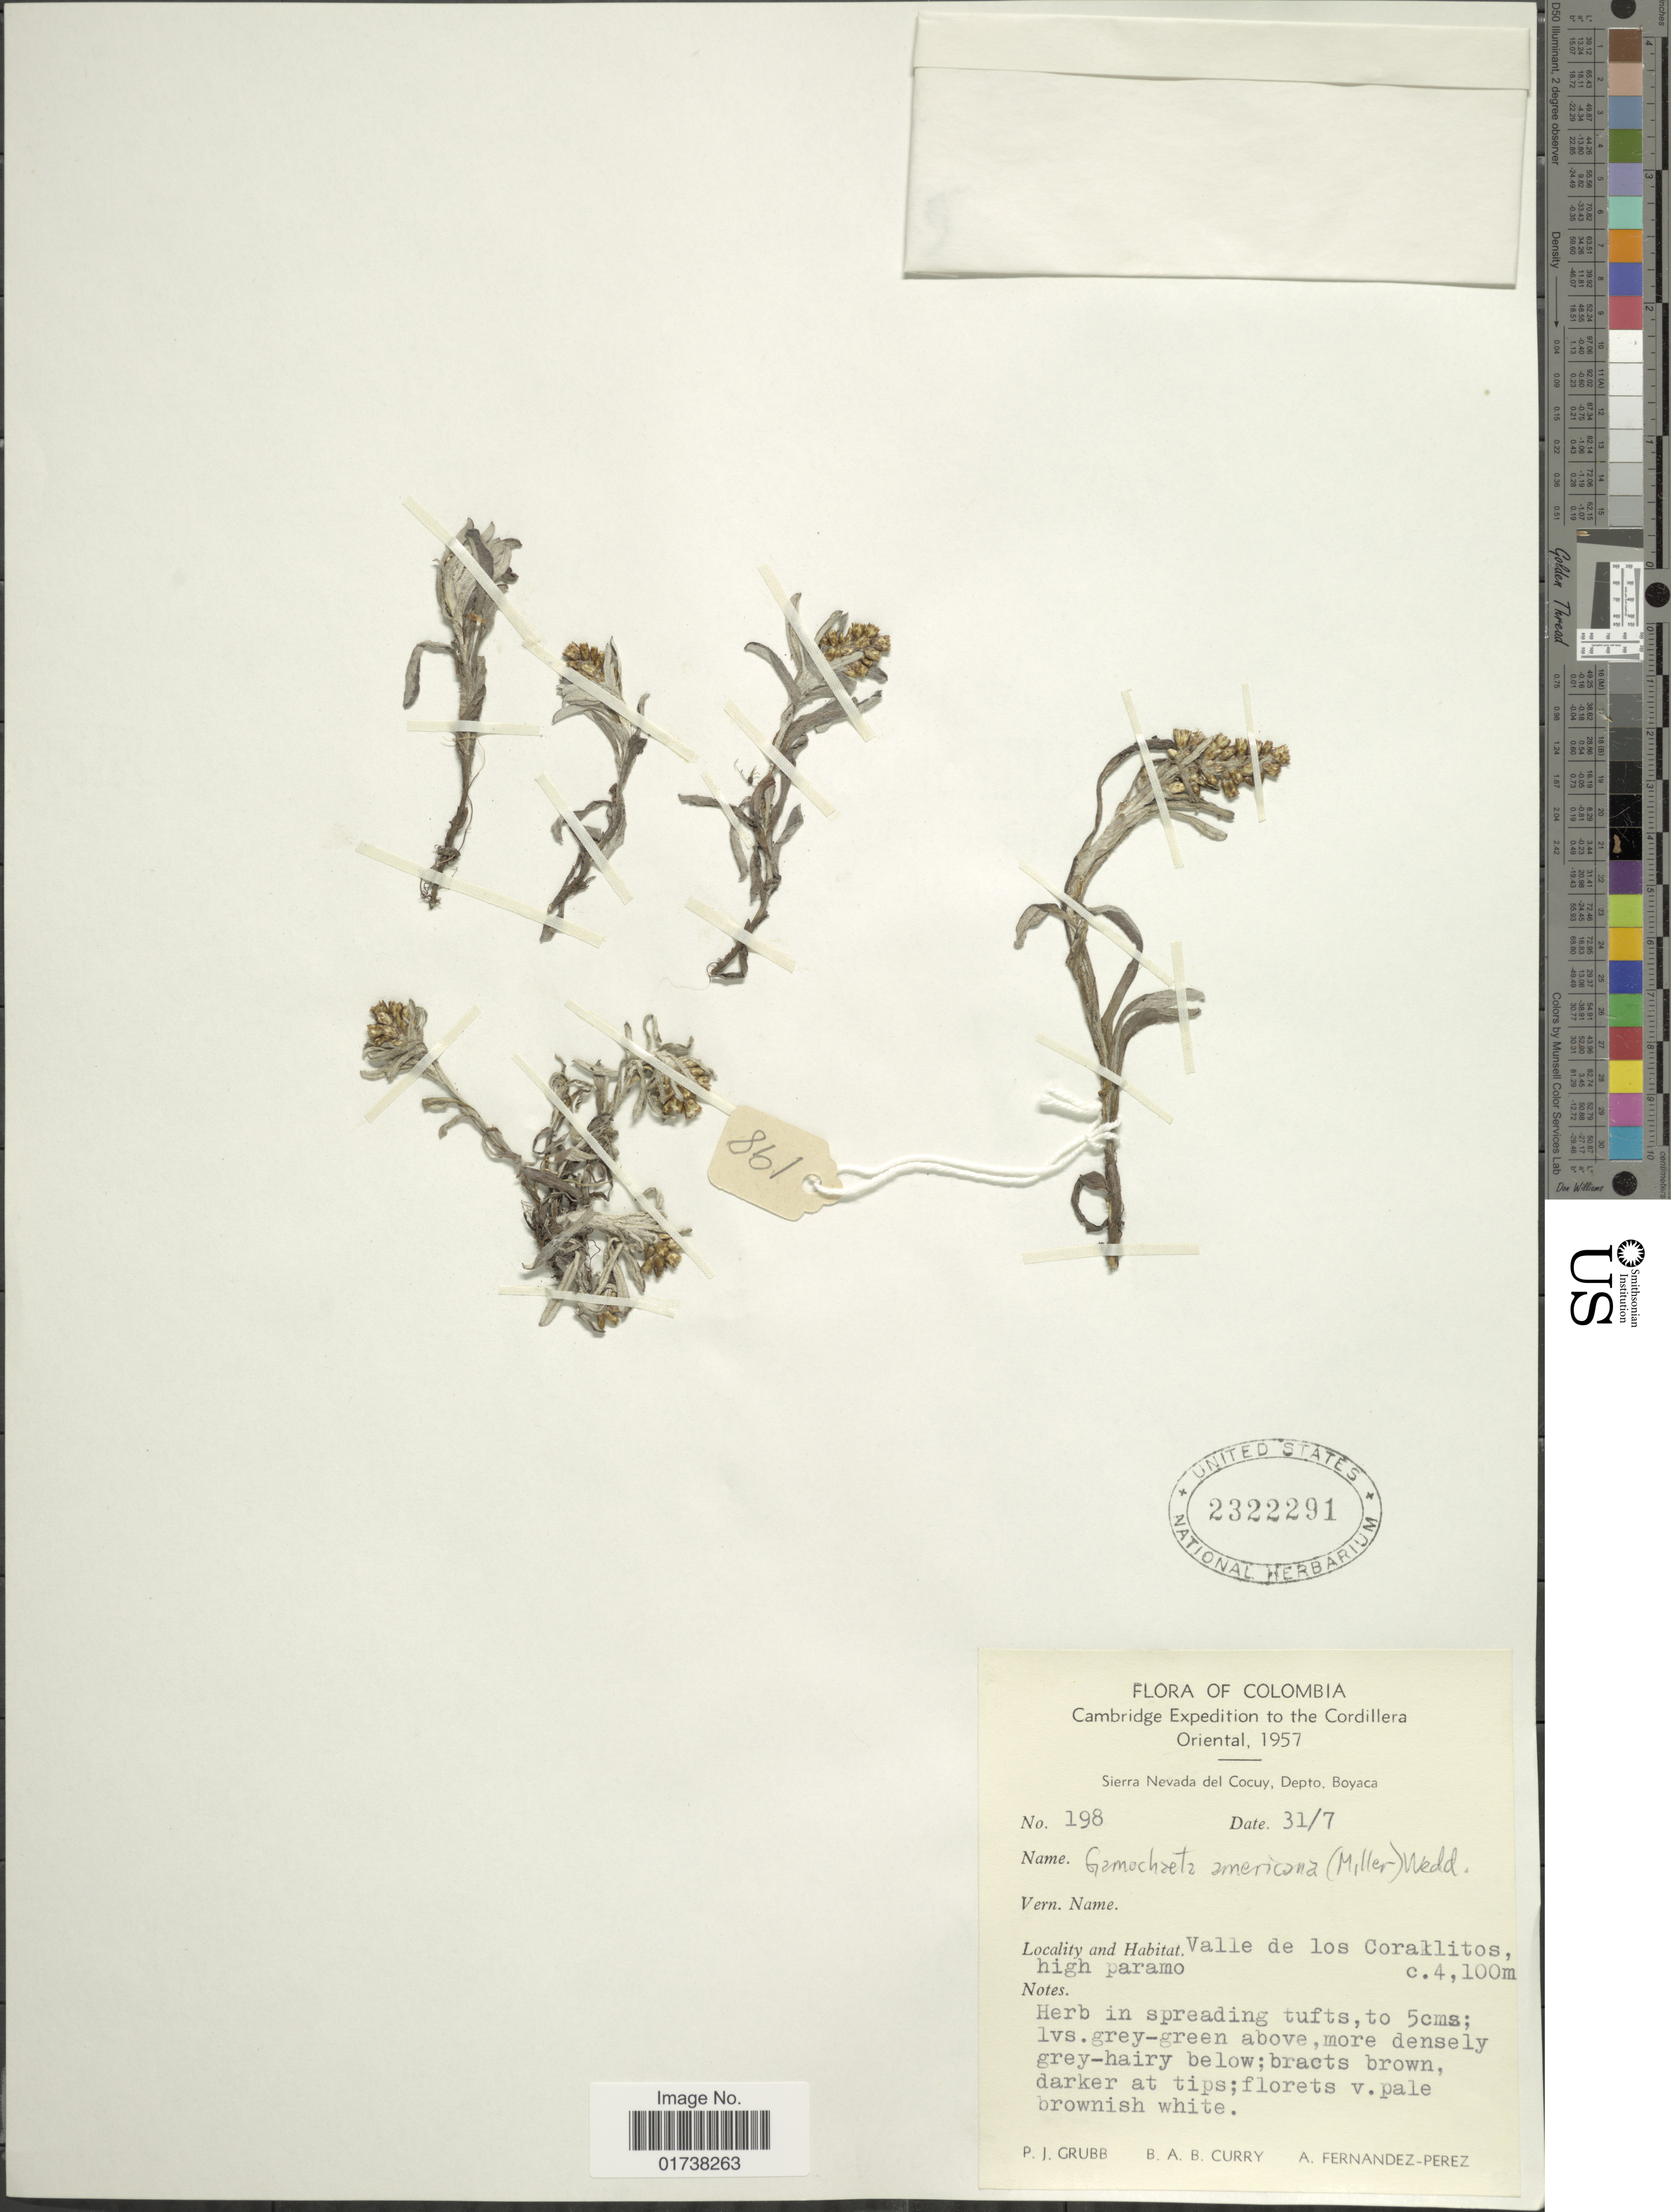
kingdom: Plantae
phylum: Tracheophyta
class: Magnoliopsida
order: Asterales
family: Asteraceae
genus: Gamochaeta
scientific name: Gamochaeta americana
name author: (Mill.) Wedd.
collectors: P. J. Grubb, B. Curry & A. Fernández-Pérez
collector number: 198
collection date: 1957-07-31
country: Colombia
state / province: Boyacá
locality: Cordillera Oriental, Sierra Nevada del Coycuy, Depto. Boyaca, Valle de los Corallitos, high paramo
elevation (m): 4100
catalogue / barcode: US 2322291